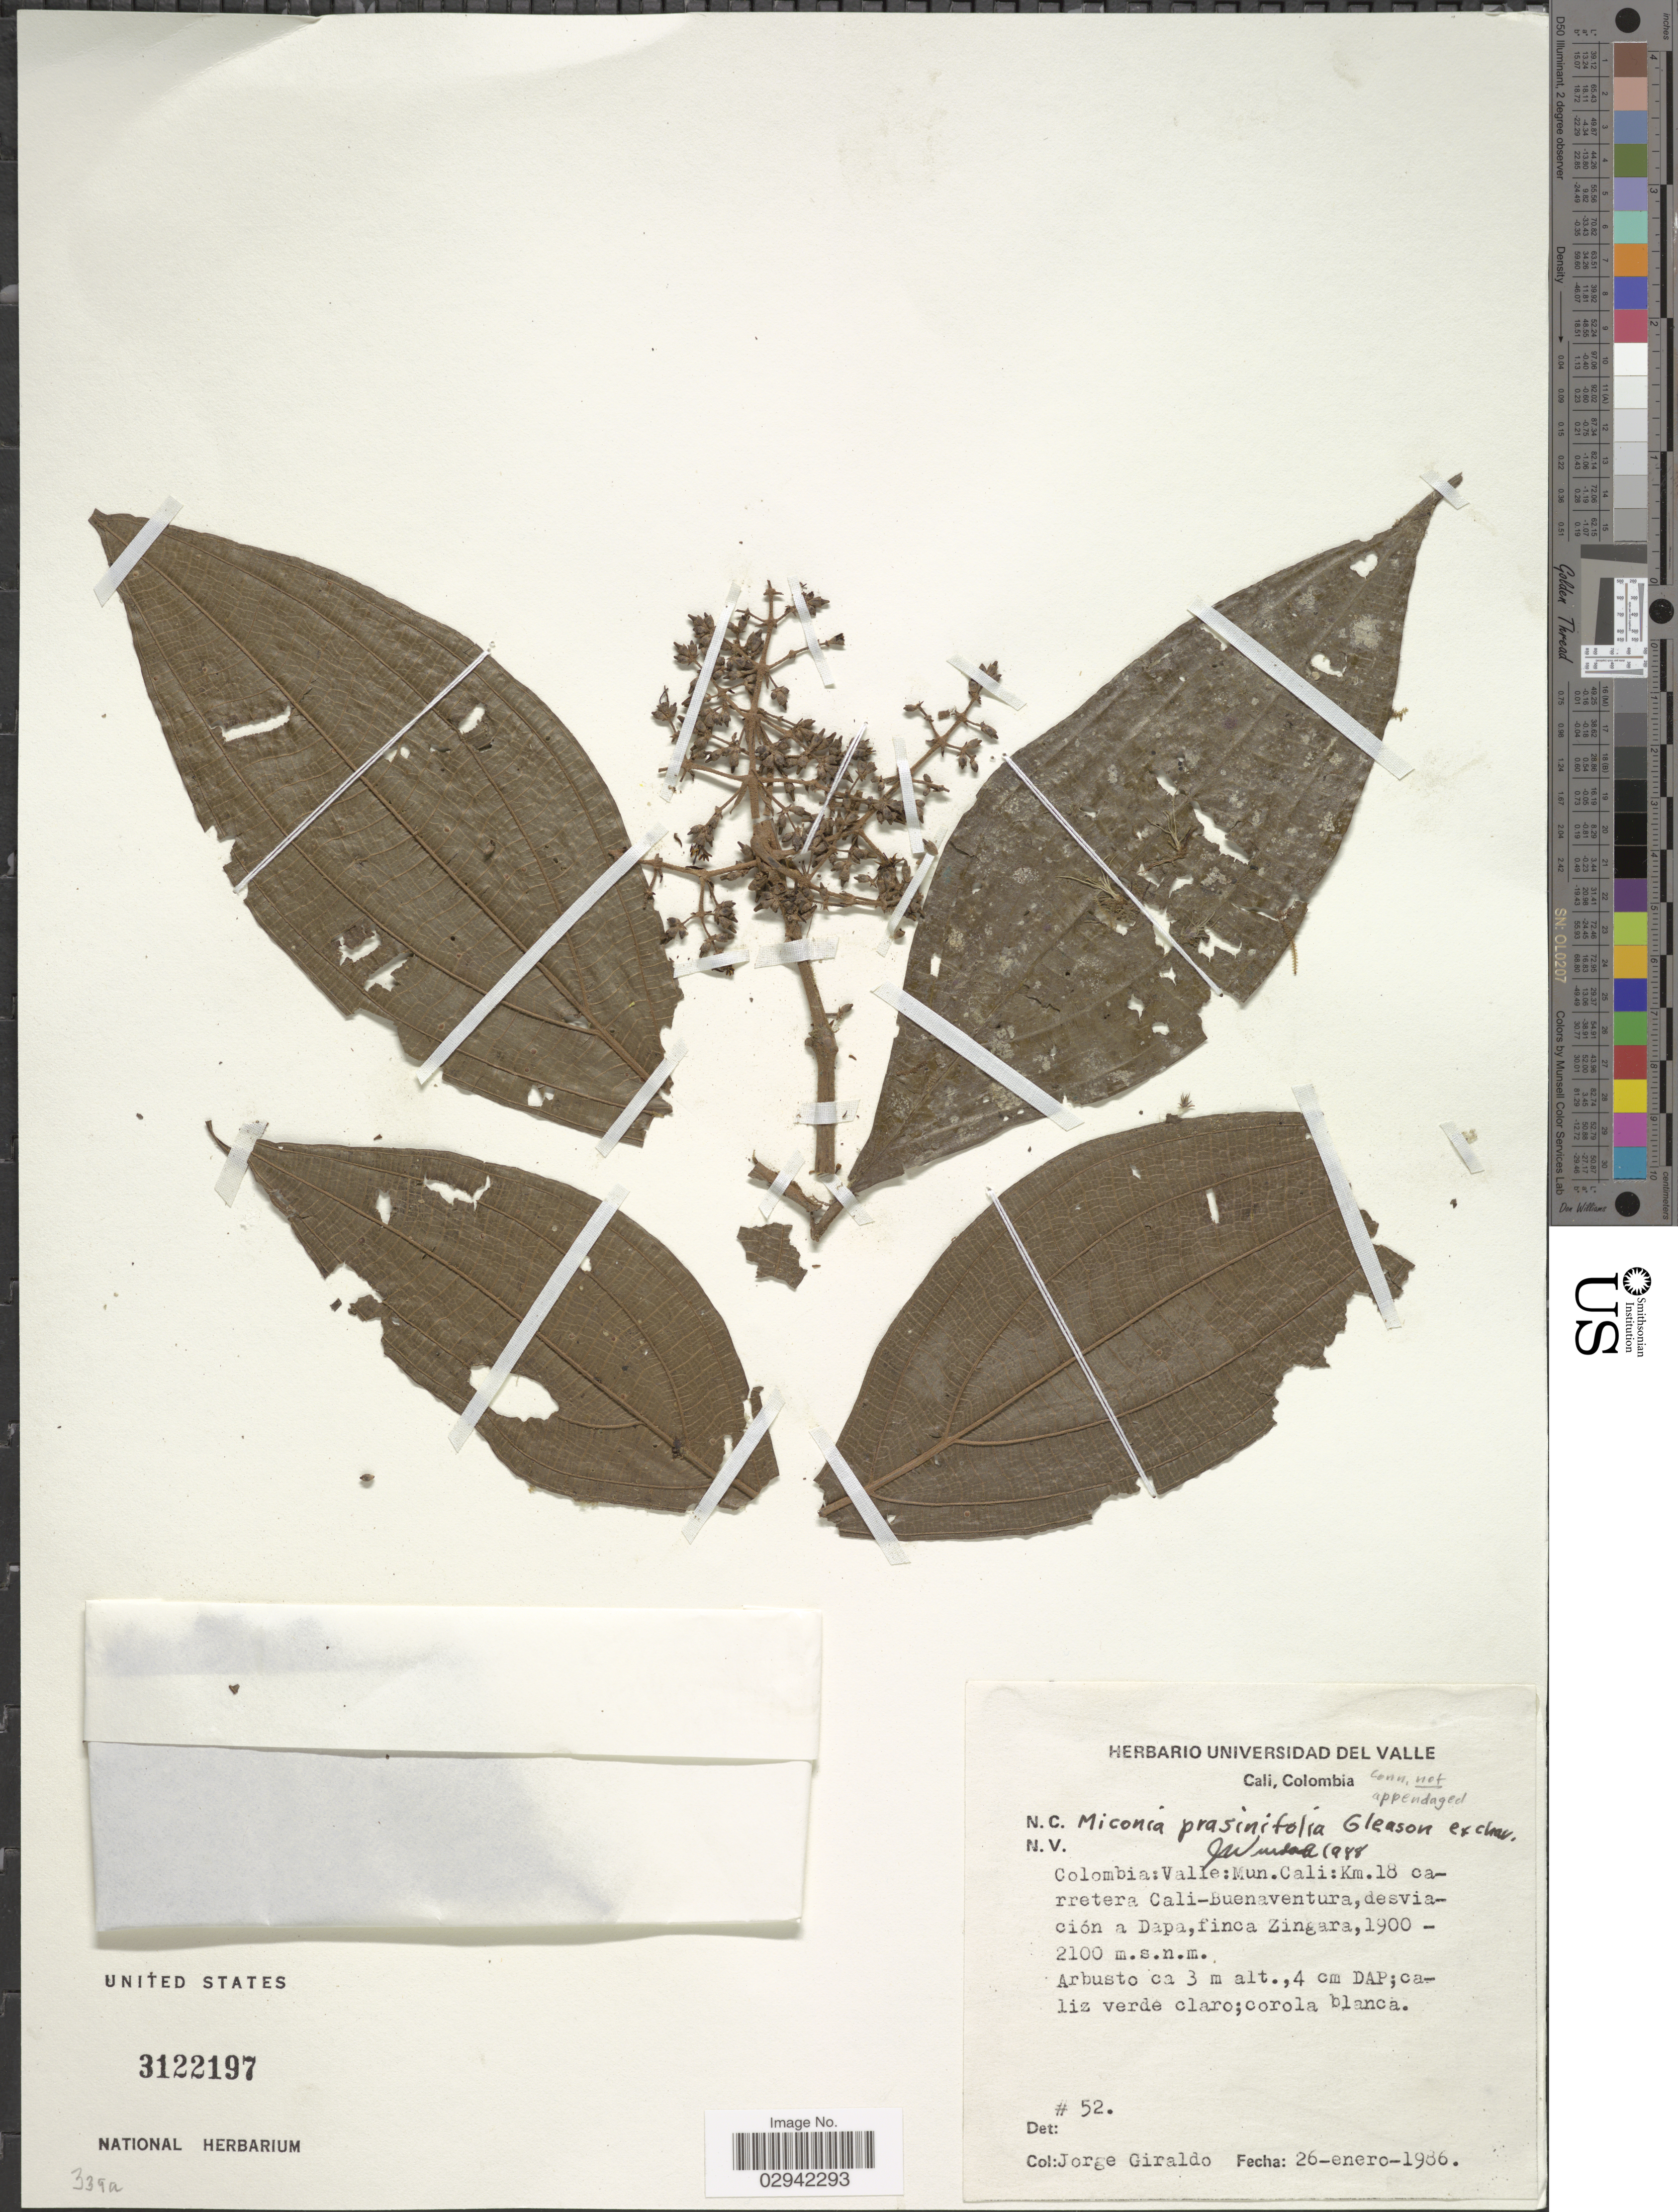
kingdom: Plantae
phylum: Tracheophyta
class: Magnoliopsida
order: Myrtales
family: Melastomataceae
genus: Miconia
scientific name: Miconia prasinifolia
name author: Gleason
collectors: J. Giraldo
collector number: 52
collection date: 1986-01-26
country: Colombia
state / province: Valle del Cauca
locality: Valle: Mun. Cali: Km. 18 carretera Cali-Buenaventura, desviación a Dapa, finca Zingara.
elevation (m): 1900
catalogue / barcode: US 3122197